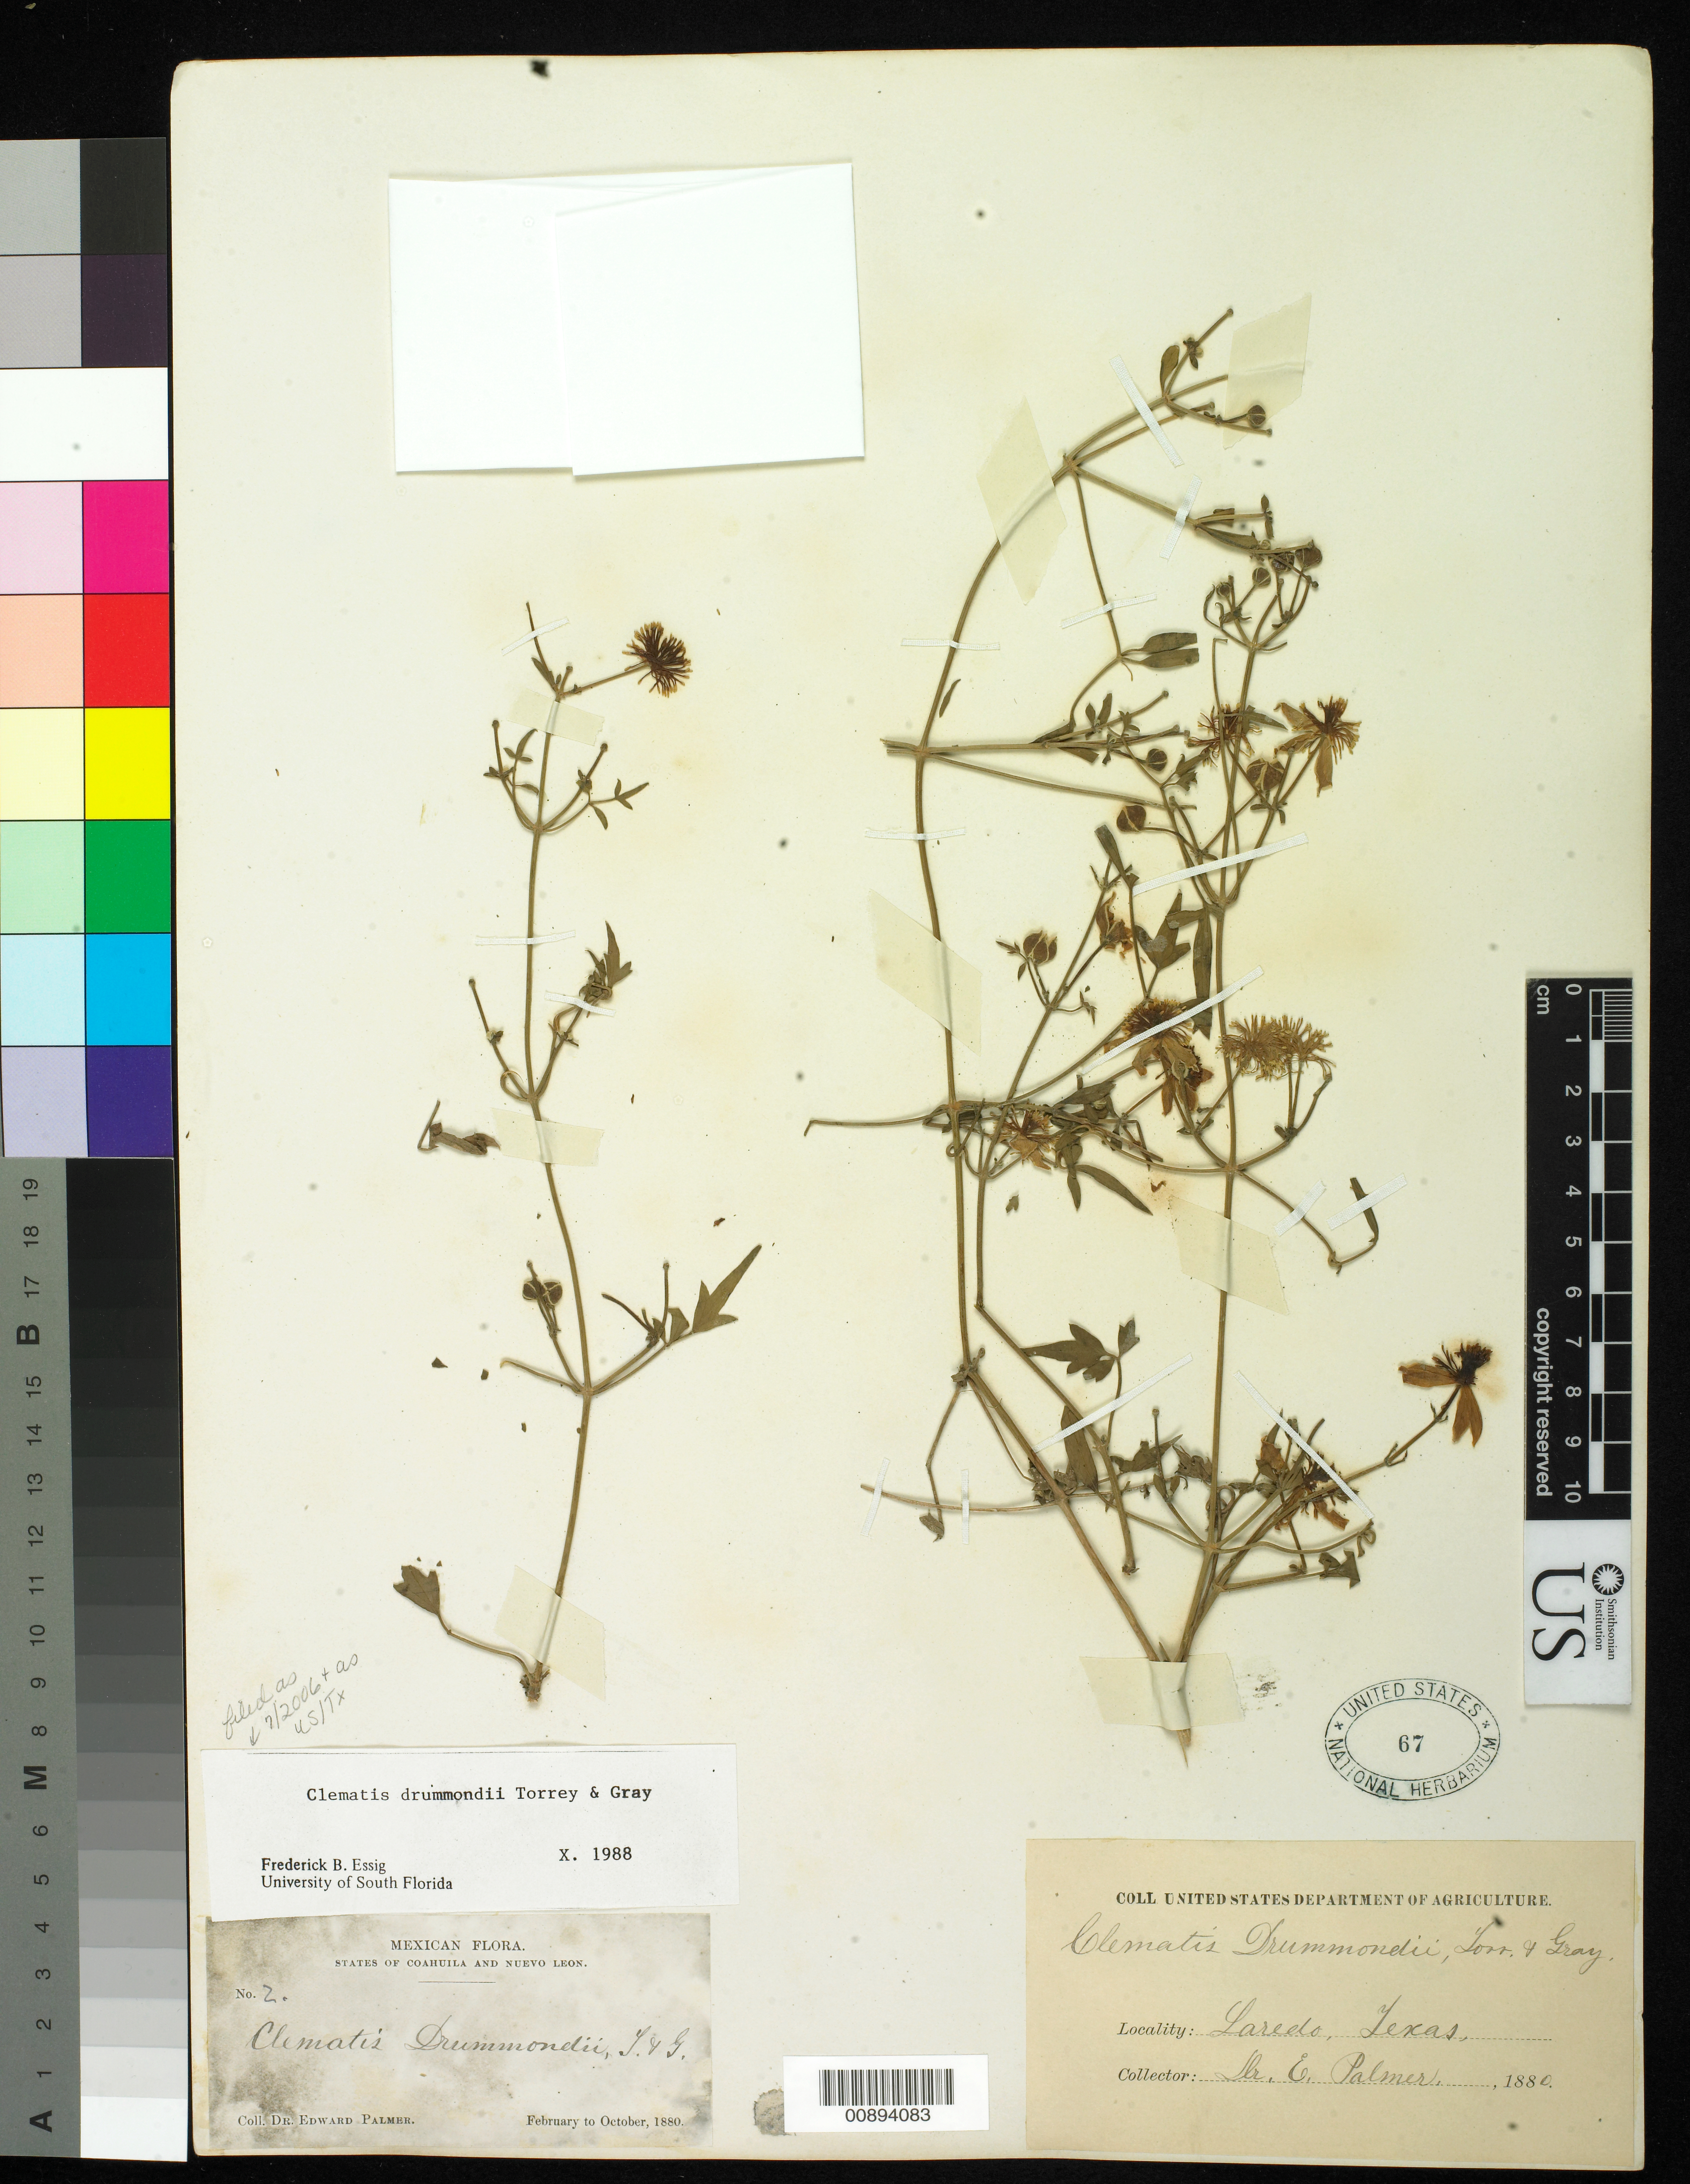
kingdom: Plantae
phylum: Tracheophyta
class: Magnoliopsida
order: Ranunculales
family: Ranunculaceae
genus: Clematis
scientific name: Clematis drummondii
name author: Torr. & A. Gray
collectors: E. Palmer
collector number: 2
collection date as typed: Feb 1880 to -- Oct 1880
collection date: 1880-02/1880-10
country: Mexico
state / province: Coahuila / Nuevo León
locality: States of Coahuila and Nuevo León.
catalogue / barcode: US 67